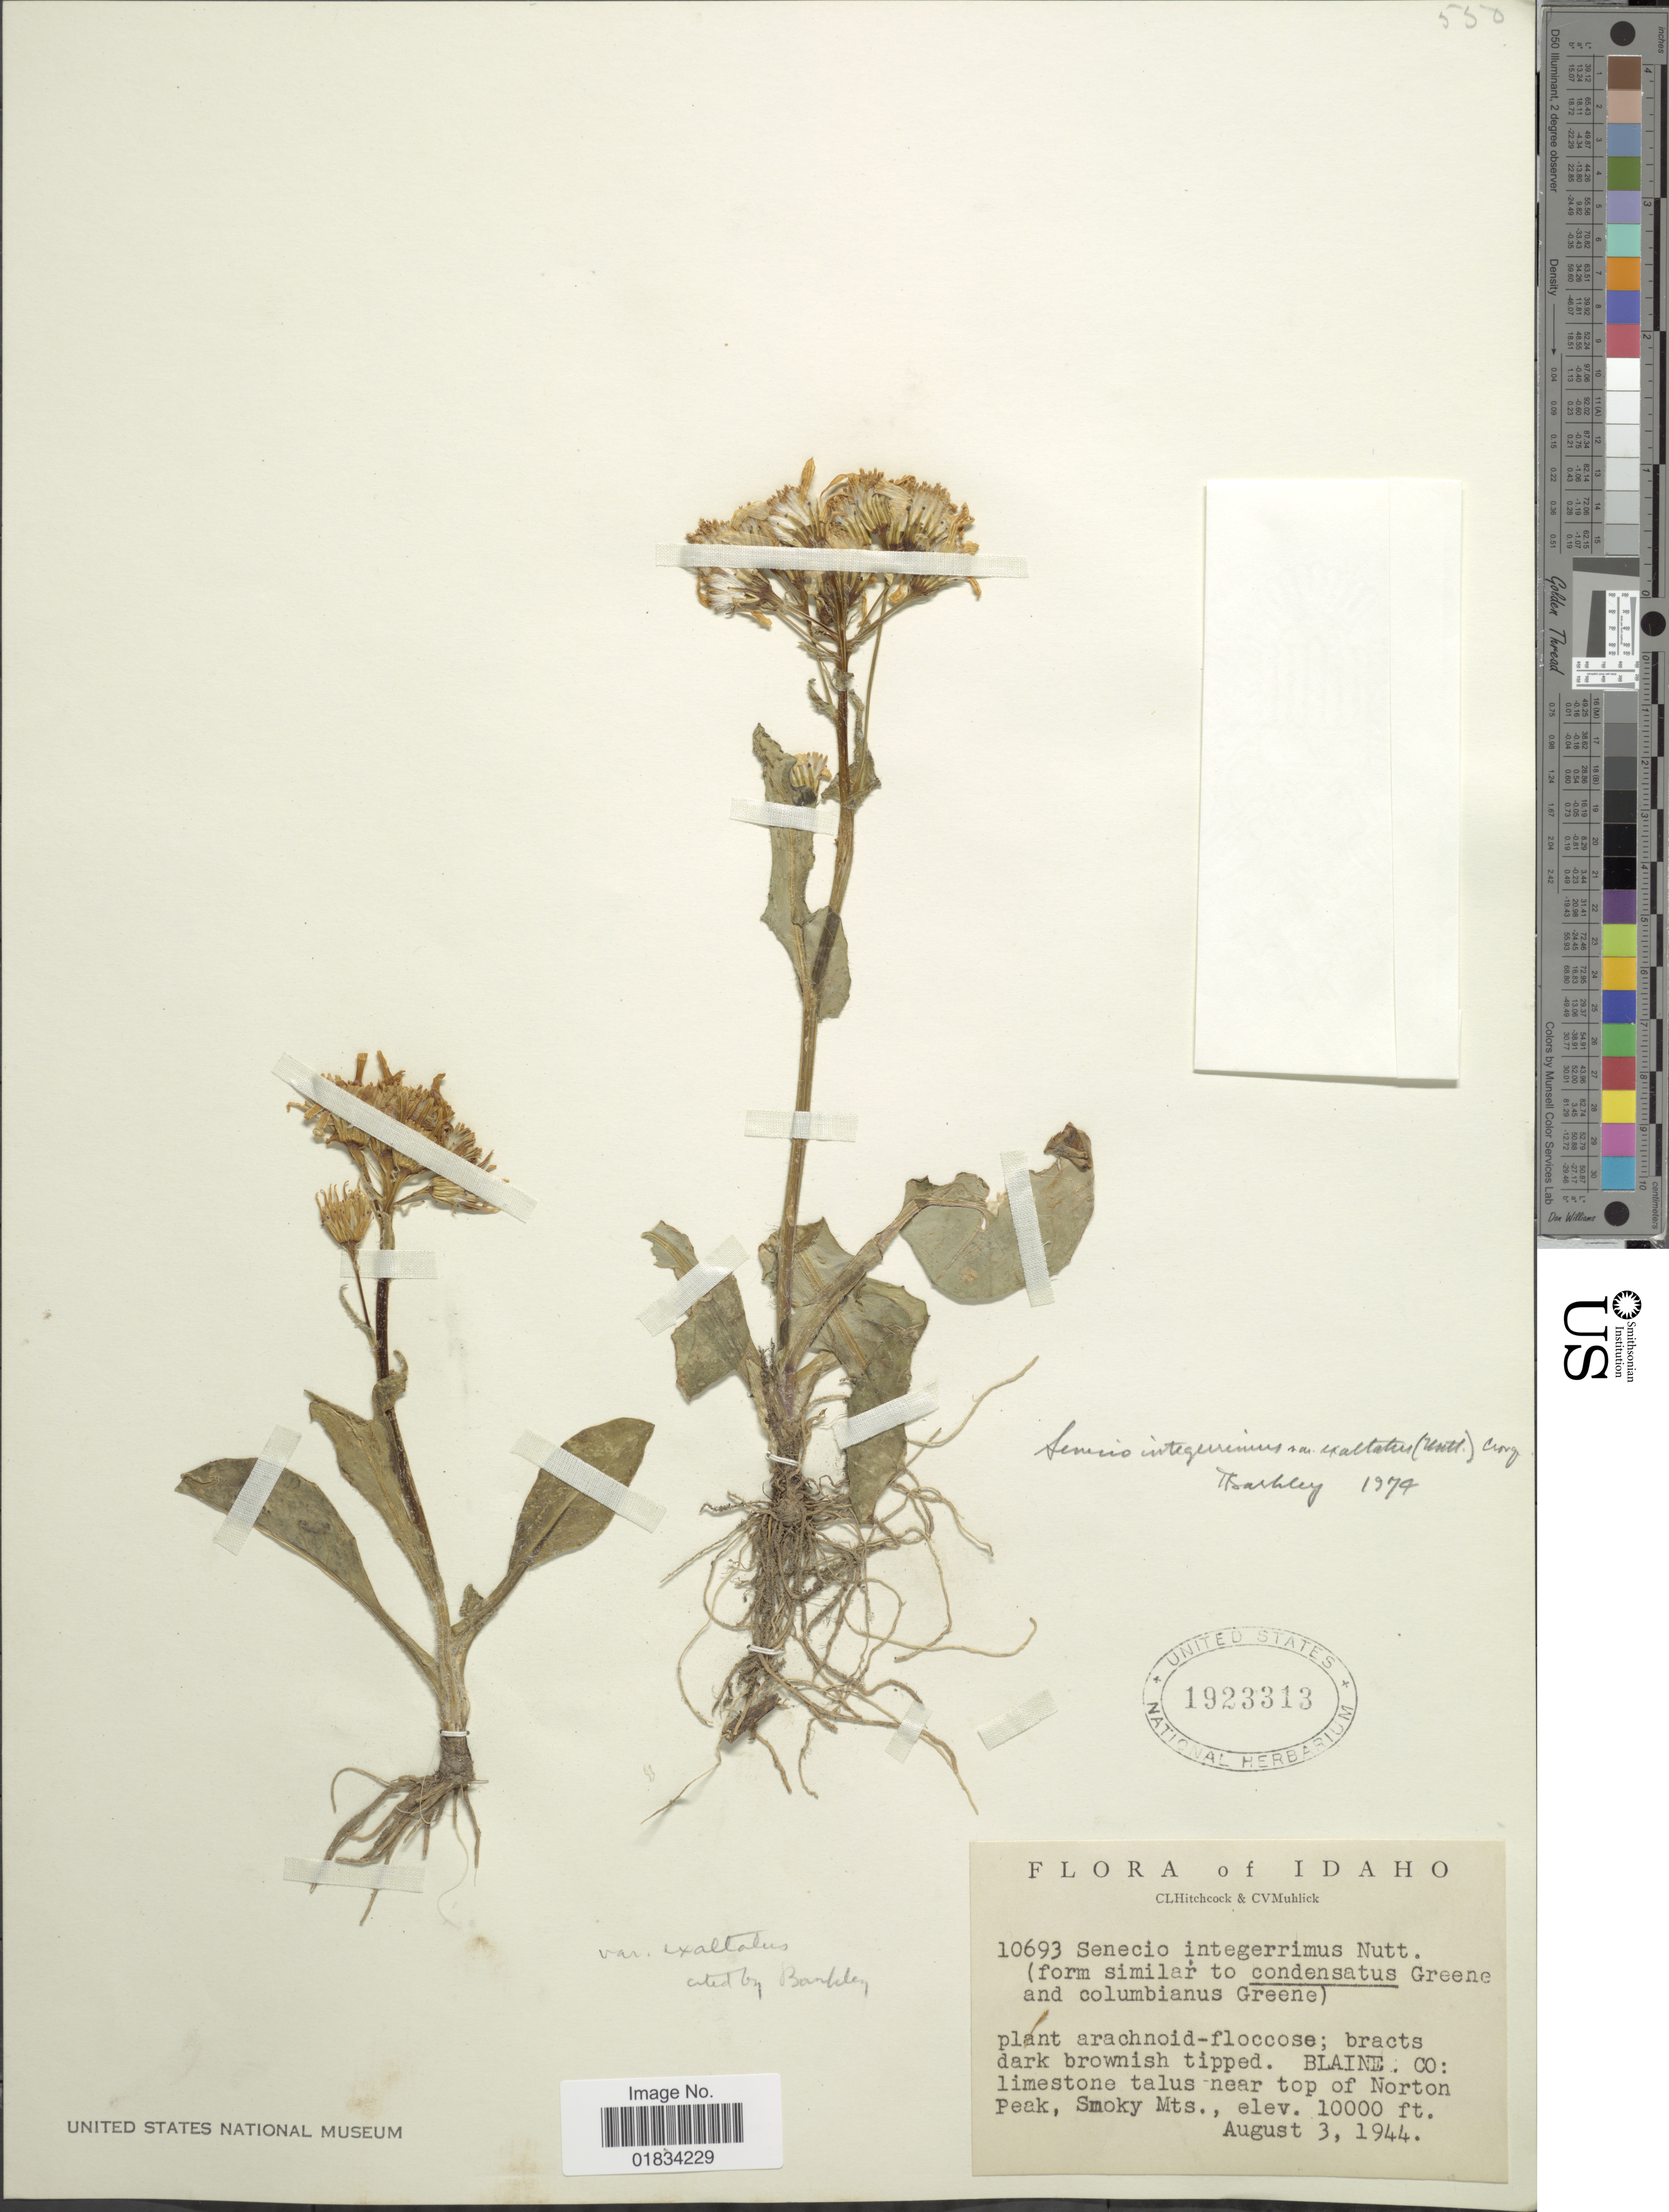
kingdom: Plantae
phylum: Tracheophyta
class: Magnoliopsida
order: Asterales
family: Asteraceae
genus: Senecio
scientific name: Senecio integerrimus var. exaltatus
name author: (Nutt.) Cronq.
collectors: C. L. Hitchcock & C. V. Muhlick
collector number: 10693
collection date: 1944-08-03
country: United States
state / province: Idaho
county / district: Blaine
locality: limestone talus near top of Norton Peak, Smoky Mts,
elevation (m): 3048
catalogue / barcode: US 1923313